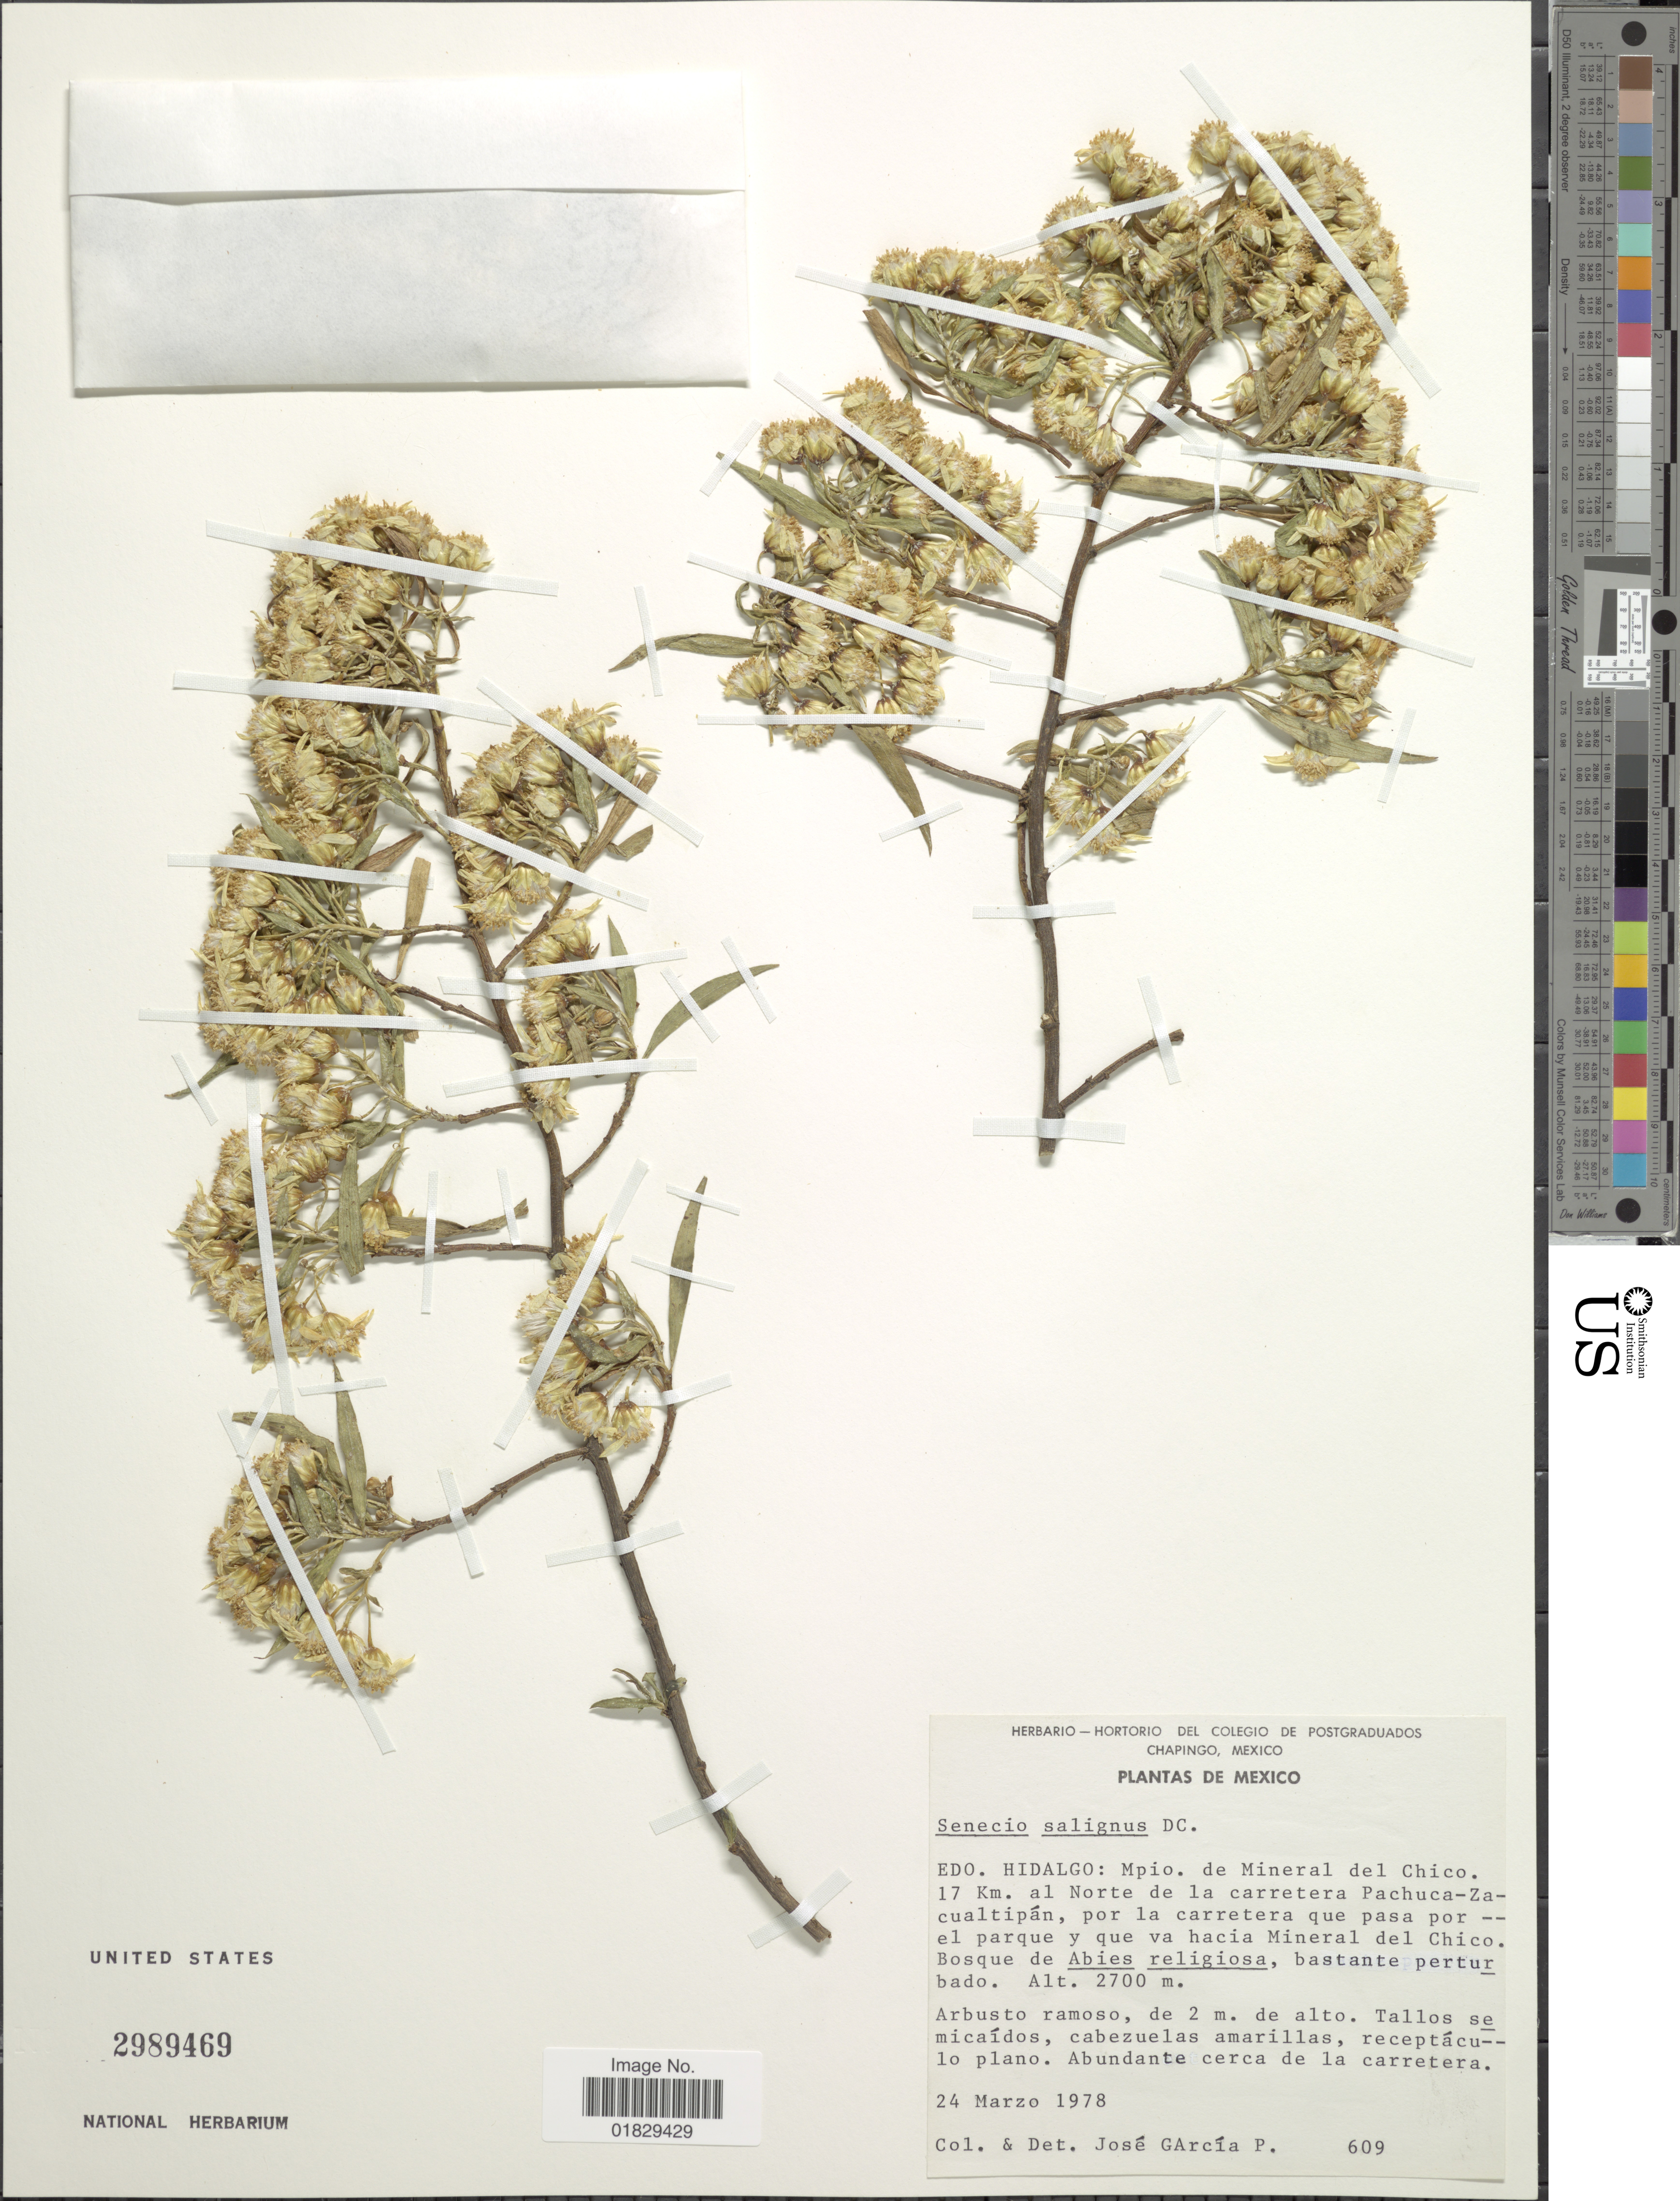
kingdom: Plantae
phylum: Tracheophyta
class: Magnoliopsida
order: Asterales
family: Asteraceae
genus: Barkleyanthus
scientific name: Barkleyanthus salicifolius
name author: (Kunth) H. Rob. & Brettell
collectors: J. García-P.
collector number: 609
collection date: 1978-03-24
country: Mexico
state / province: Hidalgo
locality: Edo. Hidalgo: Mpio. de Mineral del Chico. 17 Km. al Norte de la carretera Pachuca-Zacualtipán, por la carretera que pasa por - el parque y que va hacia Mineral del Chico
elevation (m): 2700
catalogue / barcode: US 2989469